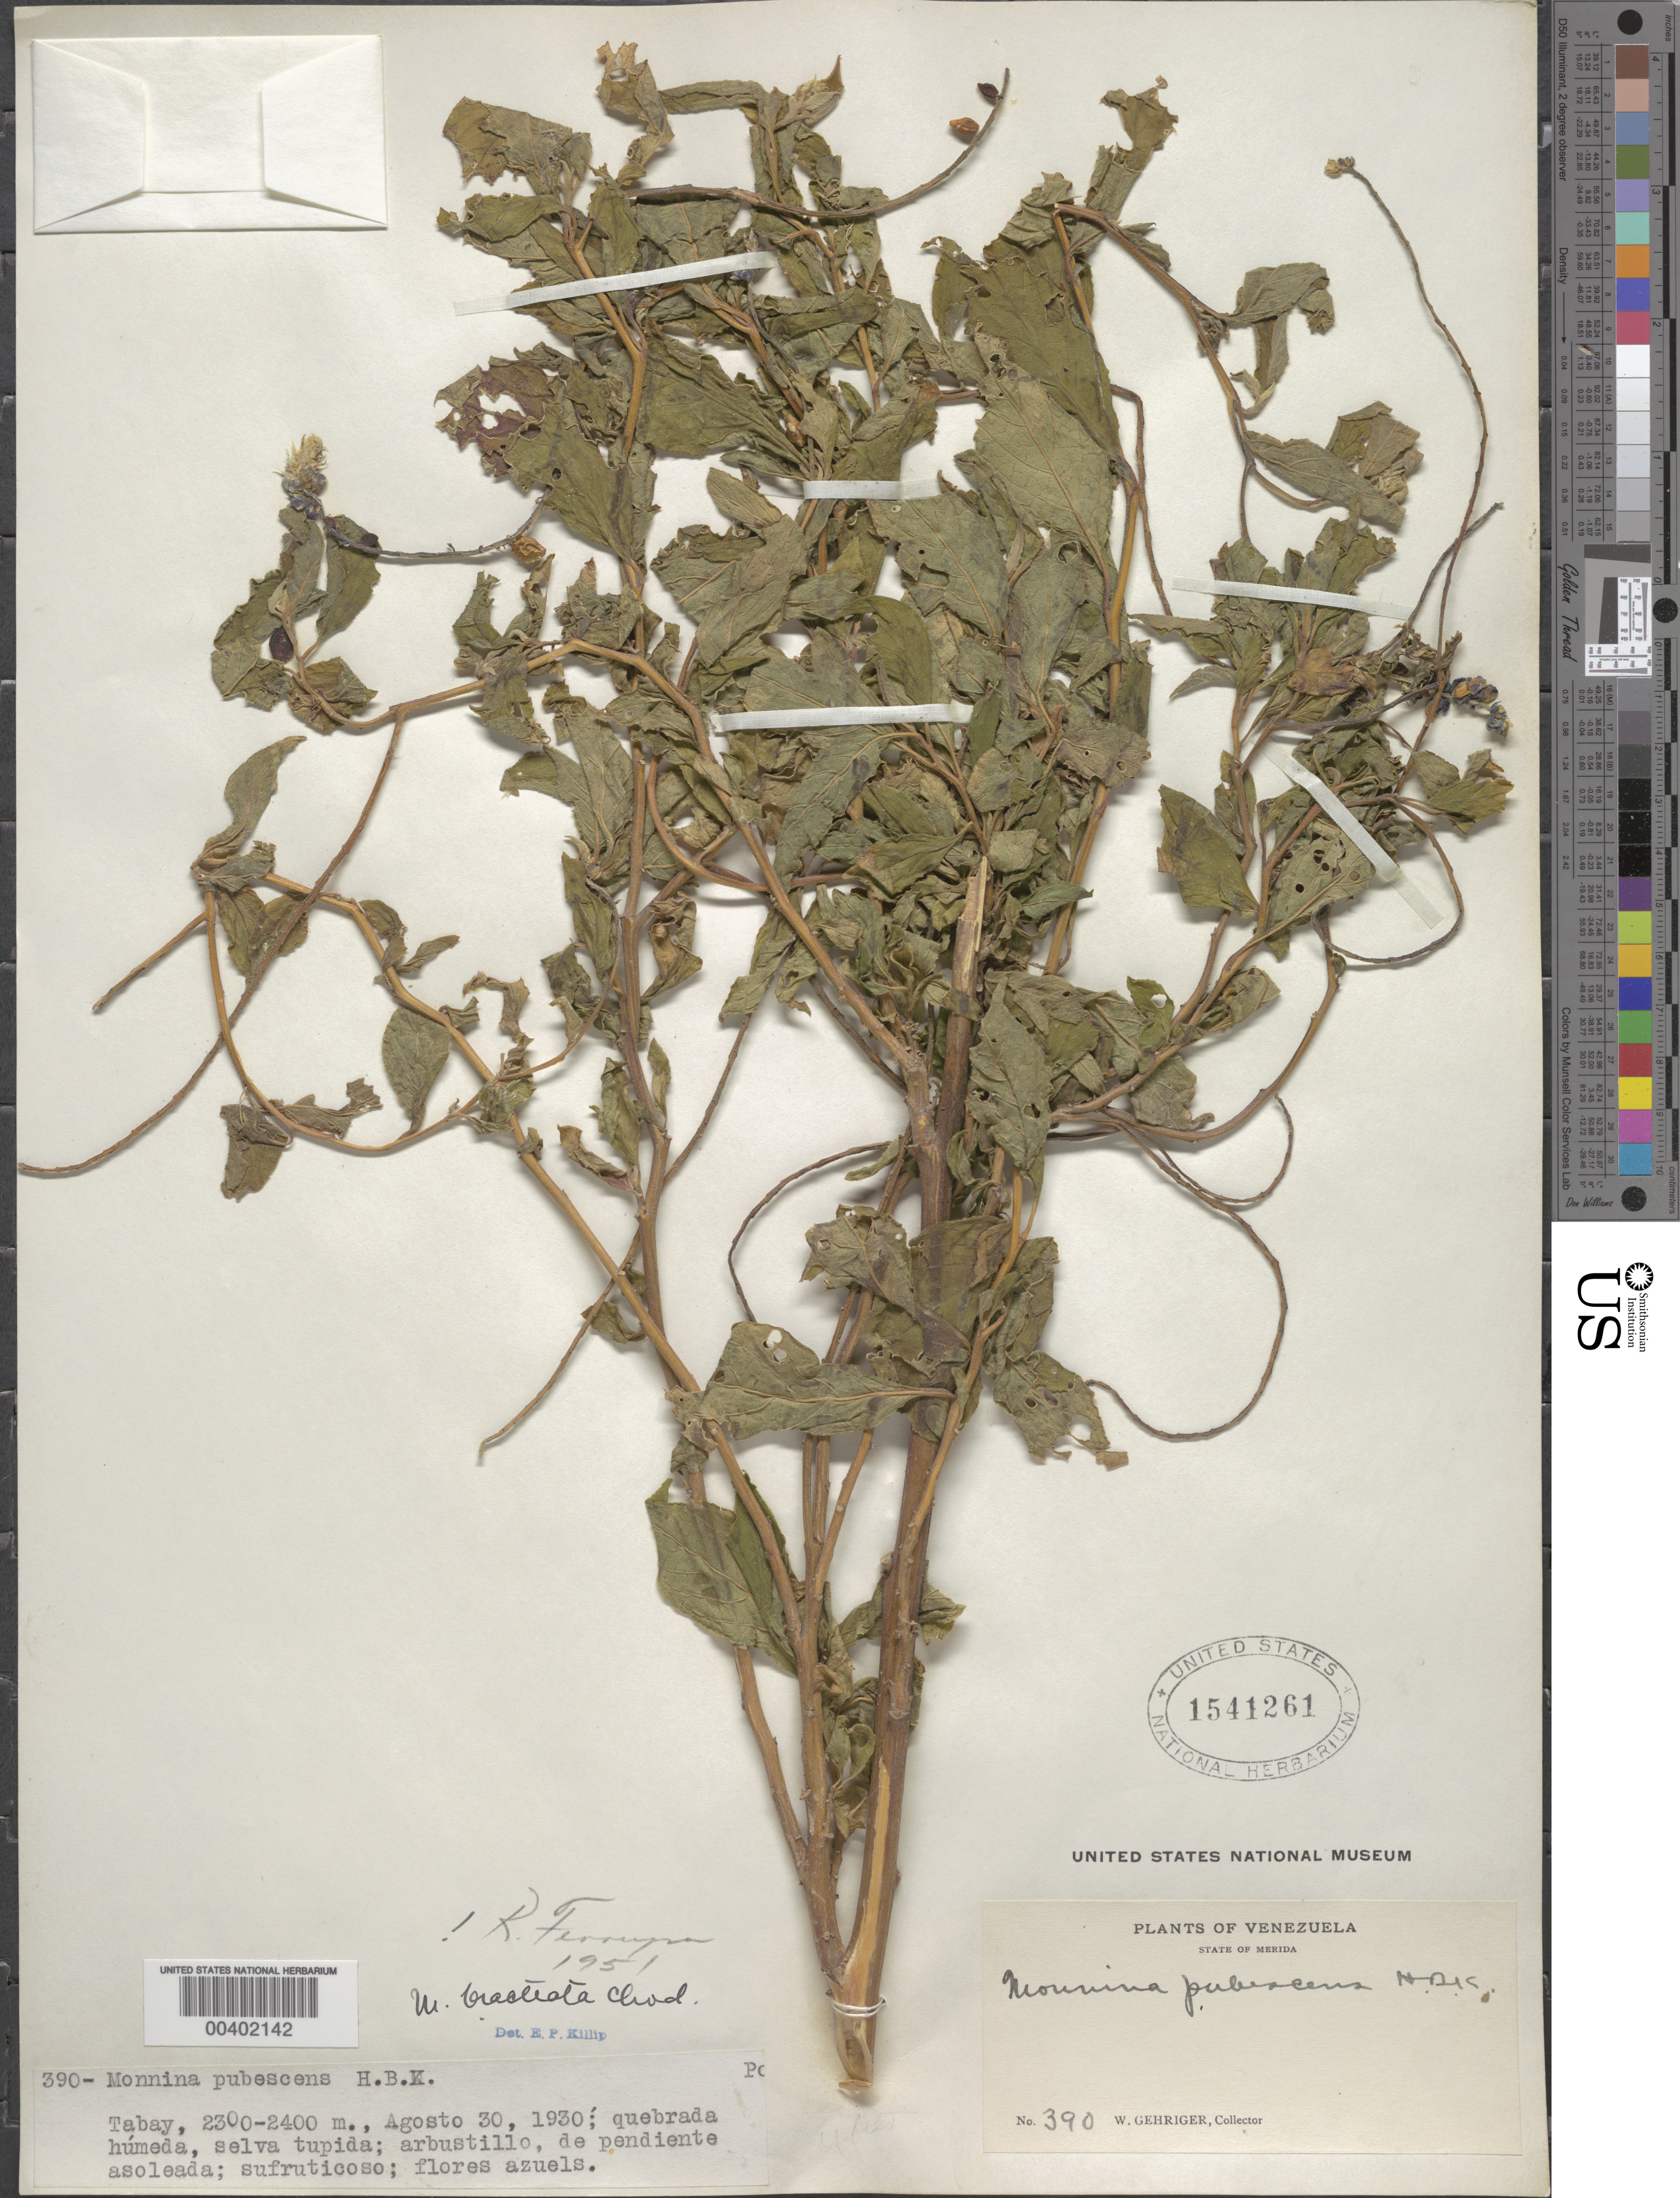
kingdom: Plantae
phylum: Tracheophyta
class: Magnoliopsida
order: Fabales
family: Polygalaceae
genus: Monnina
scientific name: Monnina bracteata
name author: Chodat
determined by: Ferreyra, R. A.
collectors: W. Gehriger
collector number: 390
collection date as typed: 30 Aug 1930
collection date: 1930-08-30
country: Venezuela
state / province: Mérida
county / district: Libertador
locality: Tabay Tabay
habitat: Selva tupeda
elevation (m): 2300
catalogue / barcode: US 1541261